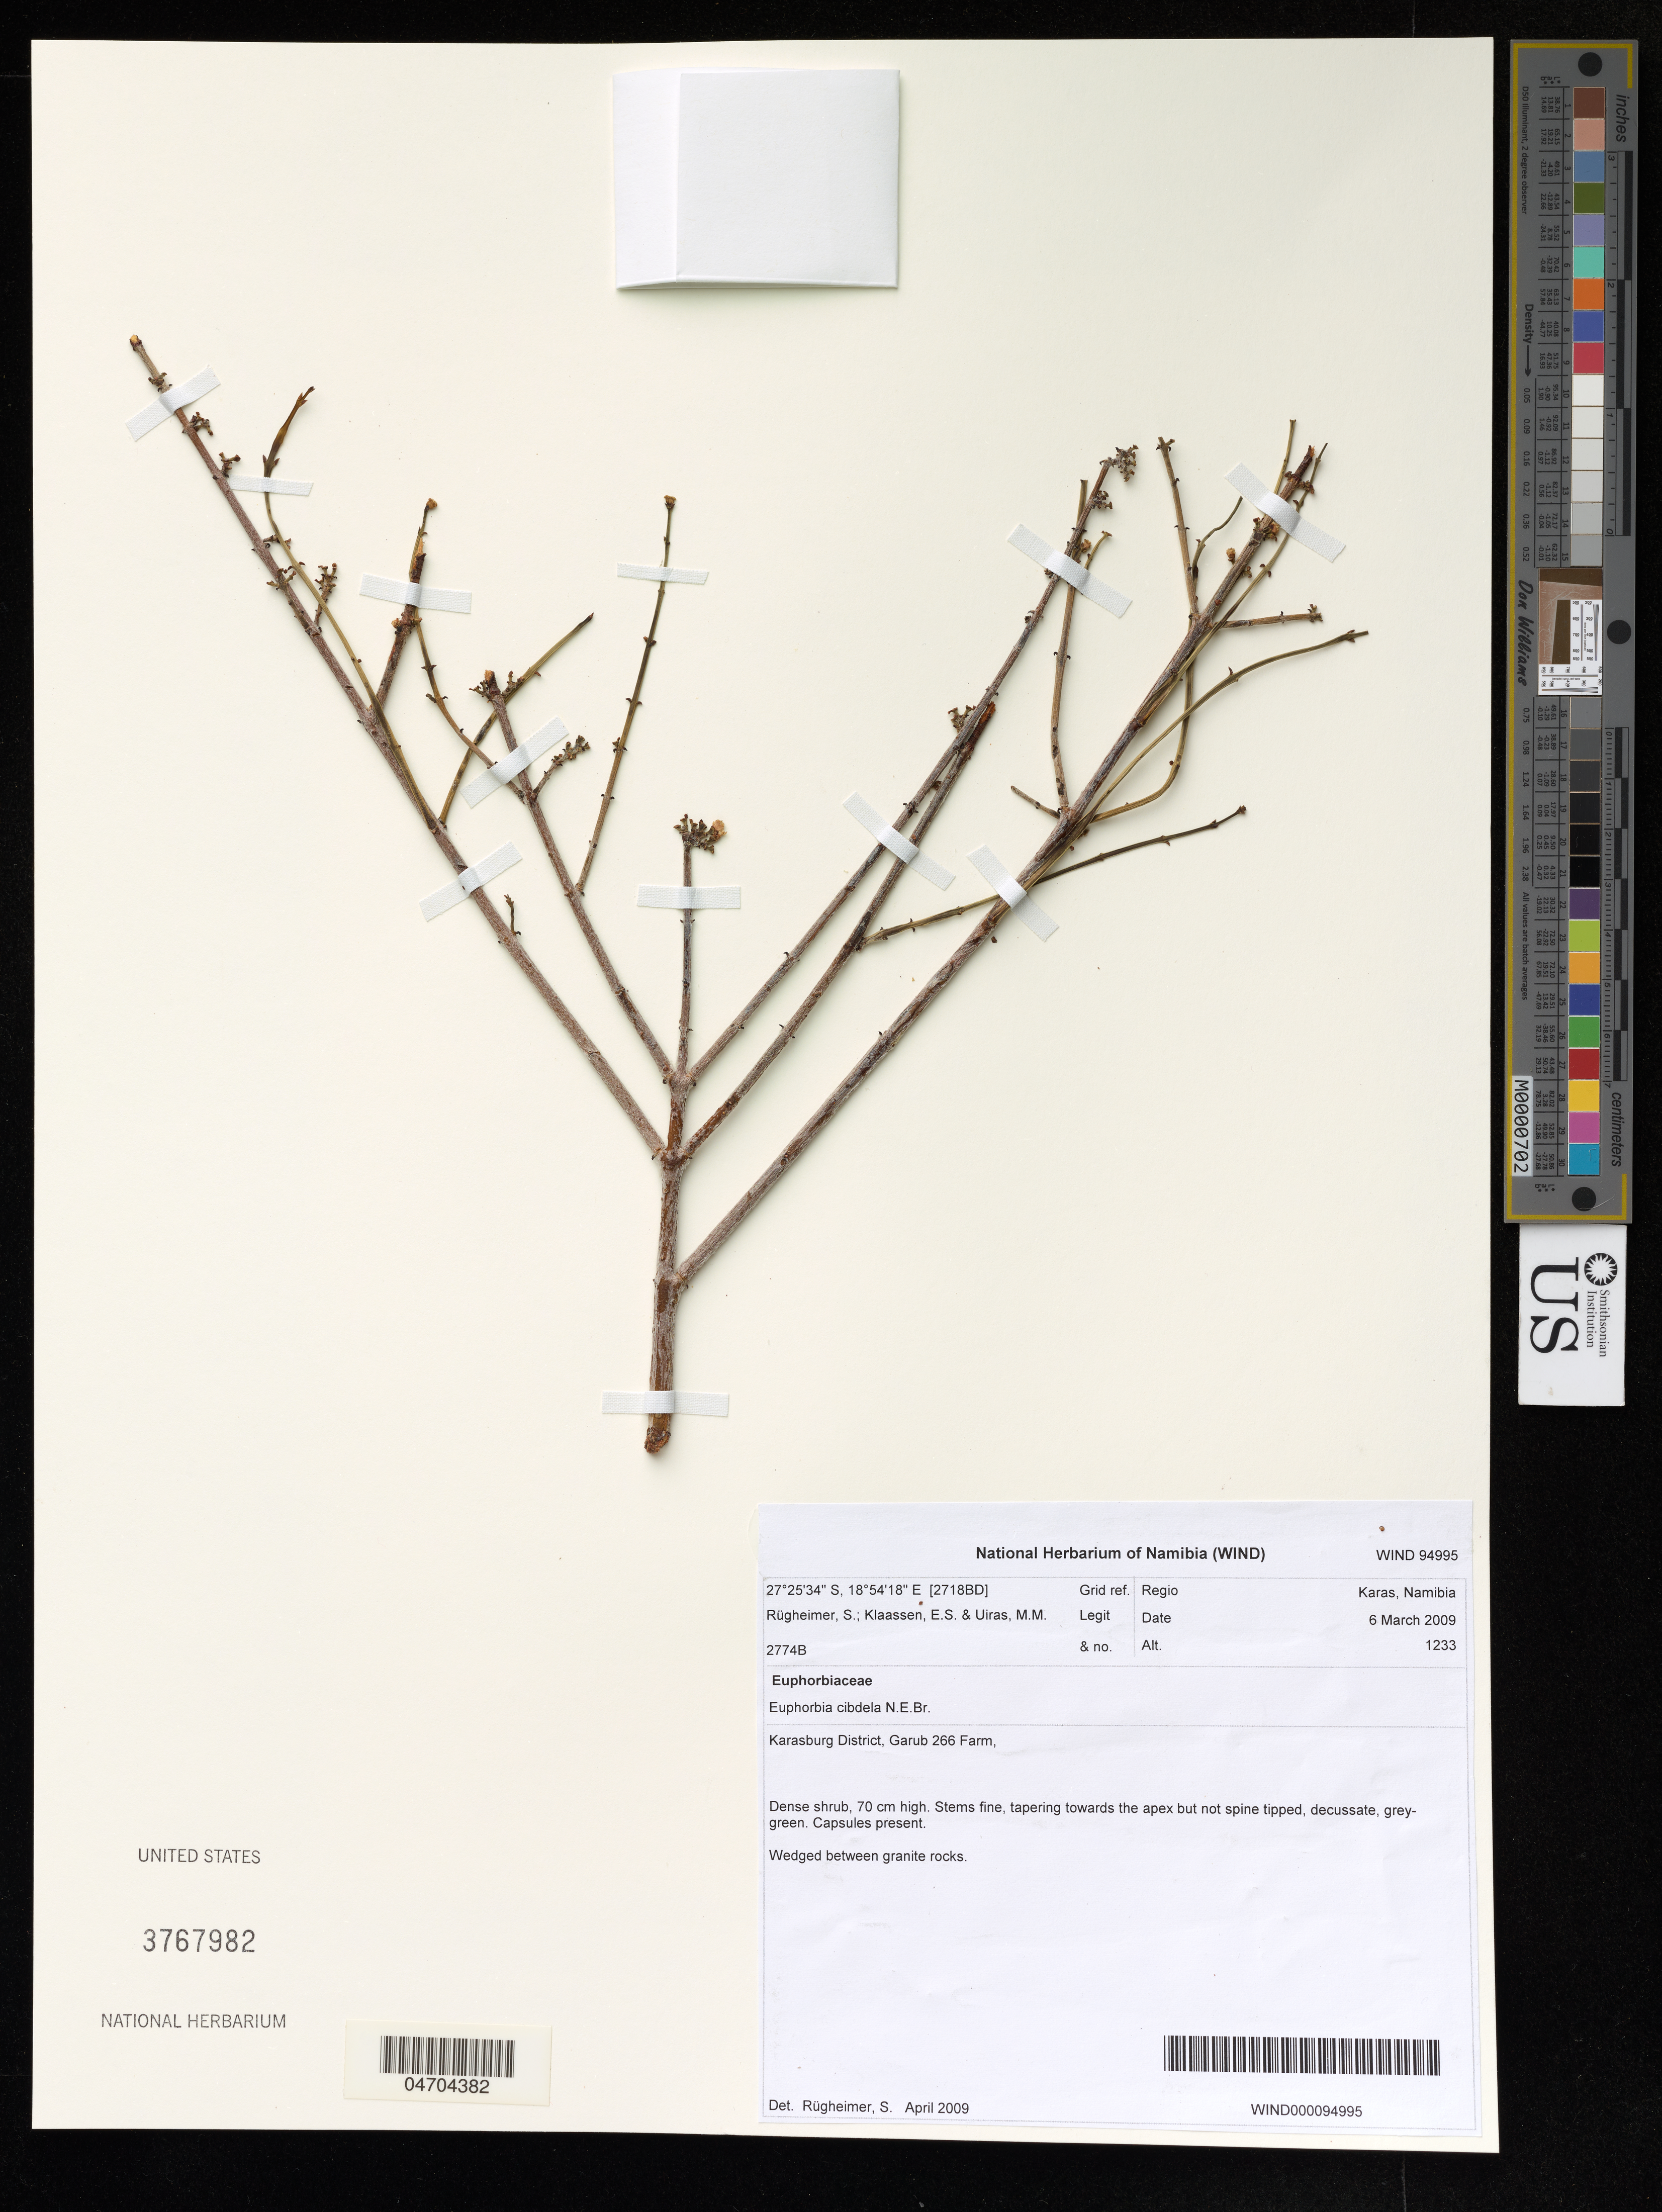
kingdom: Plantae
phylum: Tracheophyta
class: Magnoliopsida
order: Malpighiales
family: Euphorbiaceae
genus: Euphorbia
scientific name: Euphorbia cibdela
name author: N.E. Br.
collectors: S. Rugheimer, E. S. Klaassen & M. Uiras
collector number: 2774B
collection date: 2009-03-06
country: Namibia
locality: Karasburg District, Garub 266 Farm.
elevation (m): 1233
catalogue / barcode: US 3767982